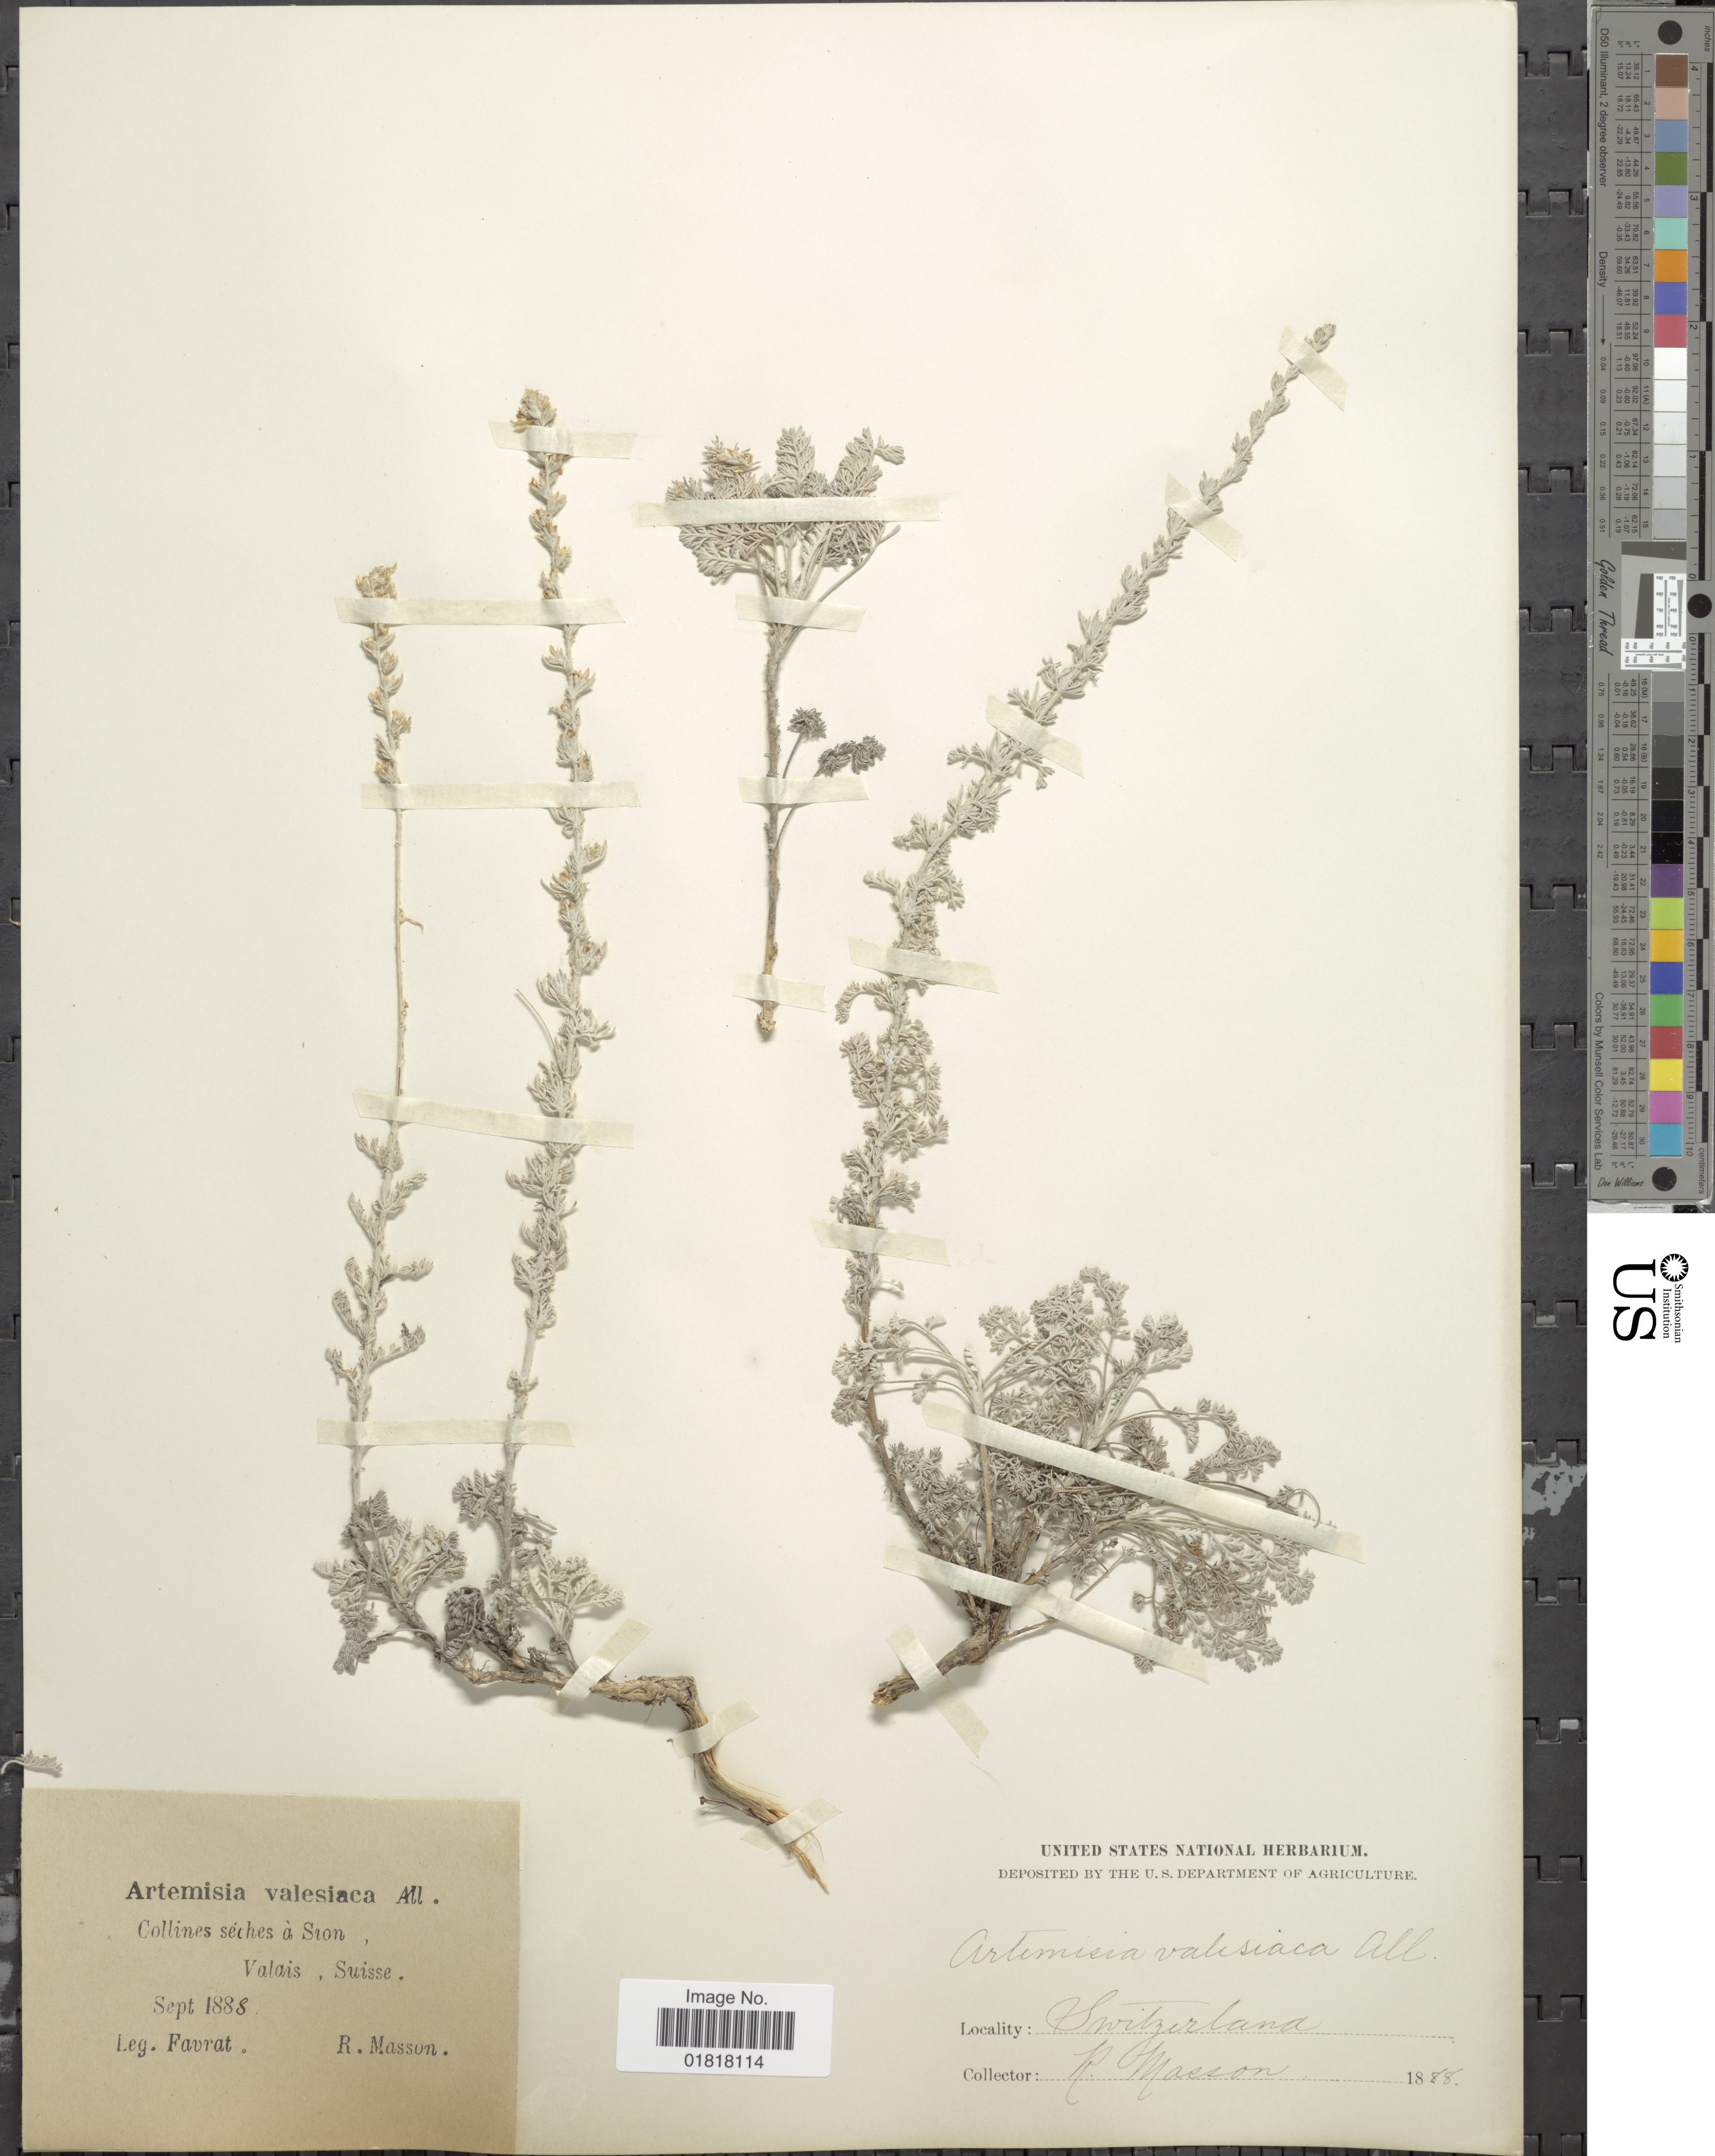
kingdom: Plantae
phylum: Tracheophyta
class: Magnoliopsida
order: Asterales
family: Asteraceae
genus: Artemisia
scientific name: Artemisia valesiaca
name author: All.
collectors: R. Masson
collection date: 1888-09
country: Switzerland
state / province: Valais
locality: Collines séches á Sion